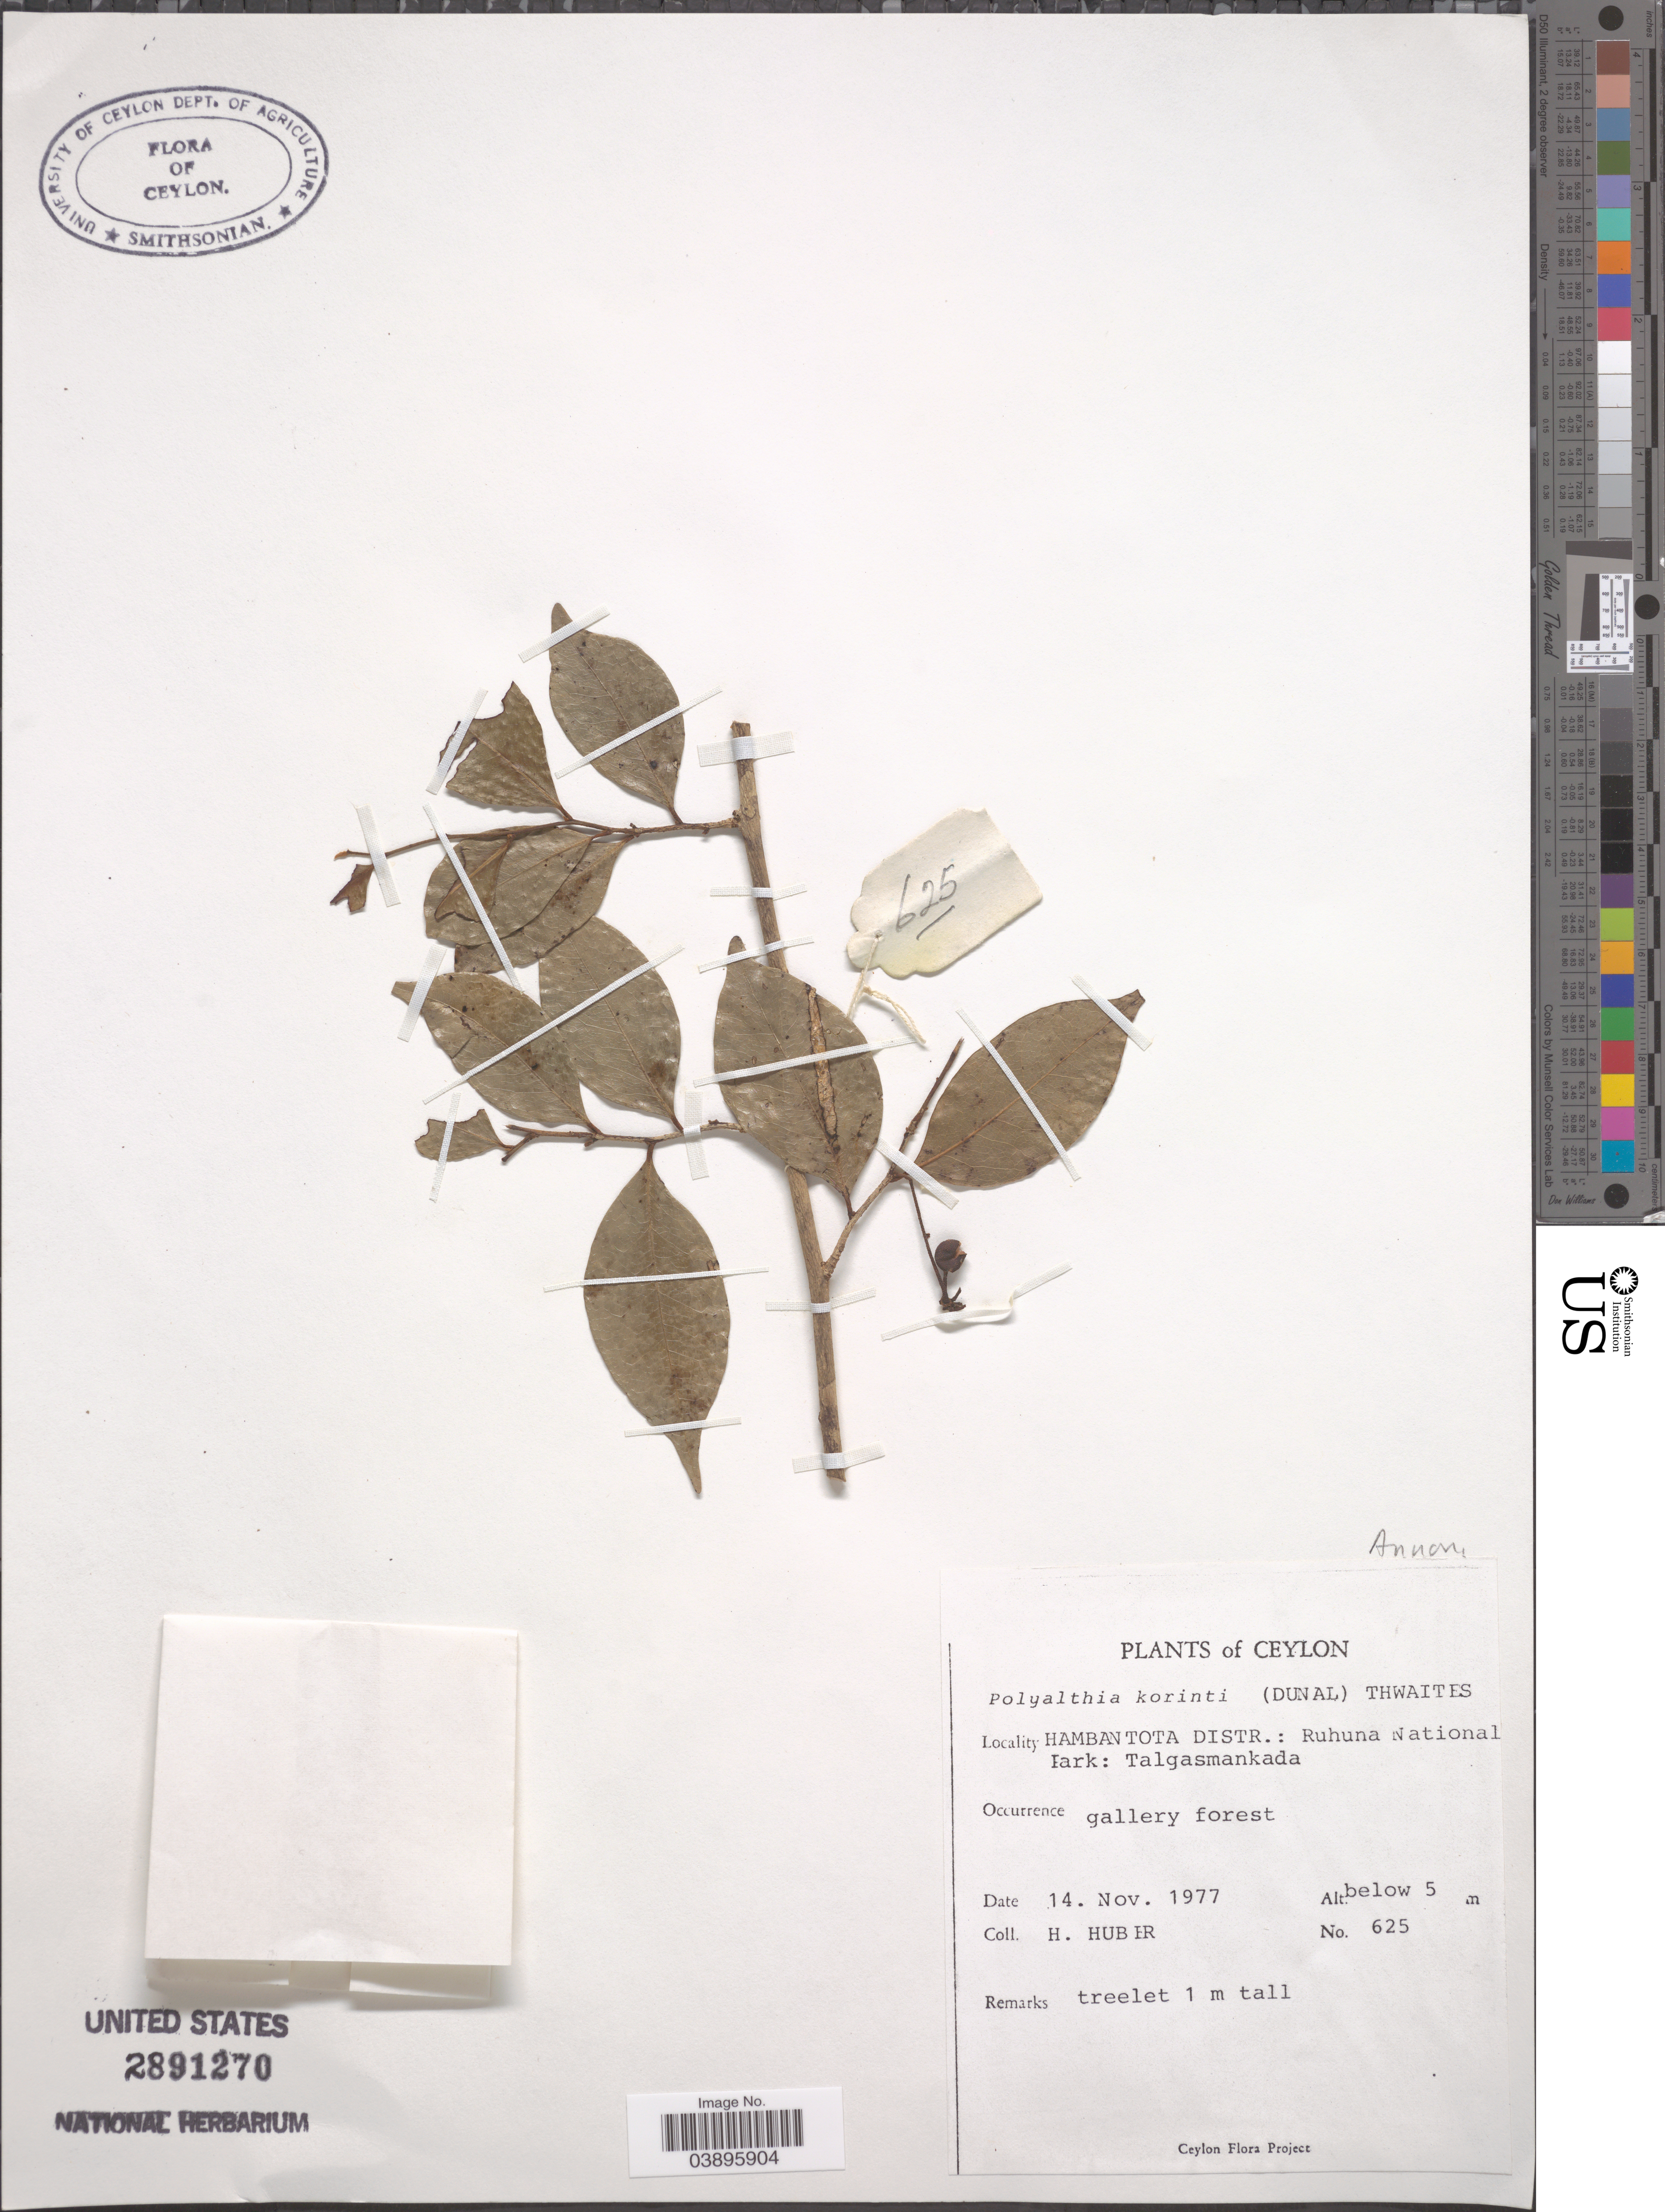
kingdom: Plantae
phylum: Tracheophyta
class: Magnoliopsida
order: Magnoliales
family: Annonaceae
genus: Polyalthia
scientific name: Polyalthia korinti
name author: (Dunal) Thwaites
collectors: H. Huber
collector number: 625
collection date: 1977-11-14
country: Sri Lanka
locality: Ceylon. Hambantota Distr.: Ruhuna National Park: Talgasmankada.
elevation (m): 5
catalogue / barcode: US 2891270